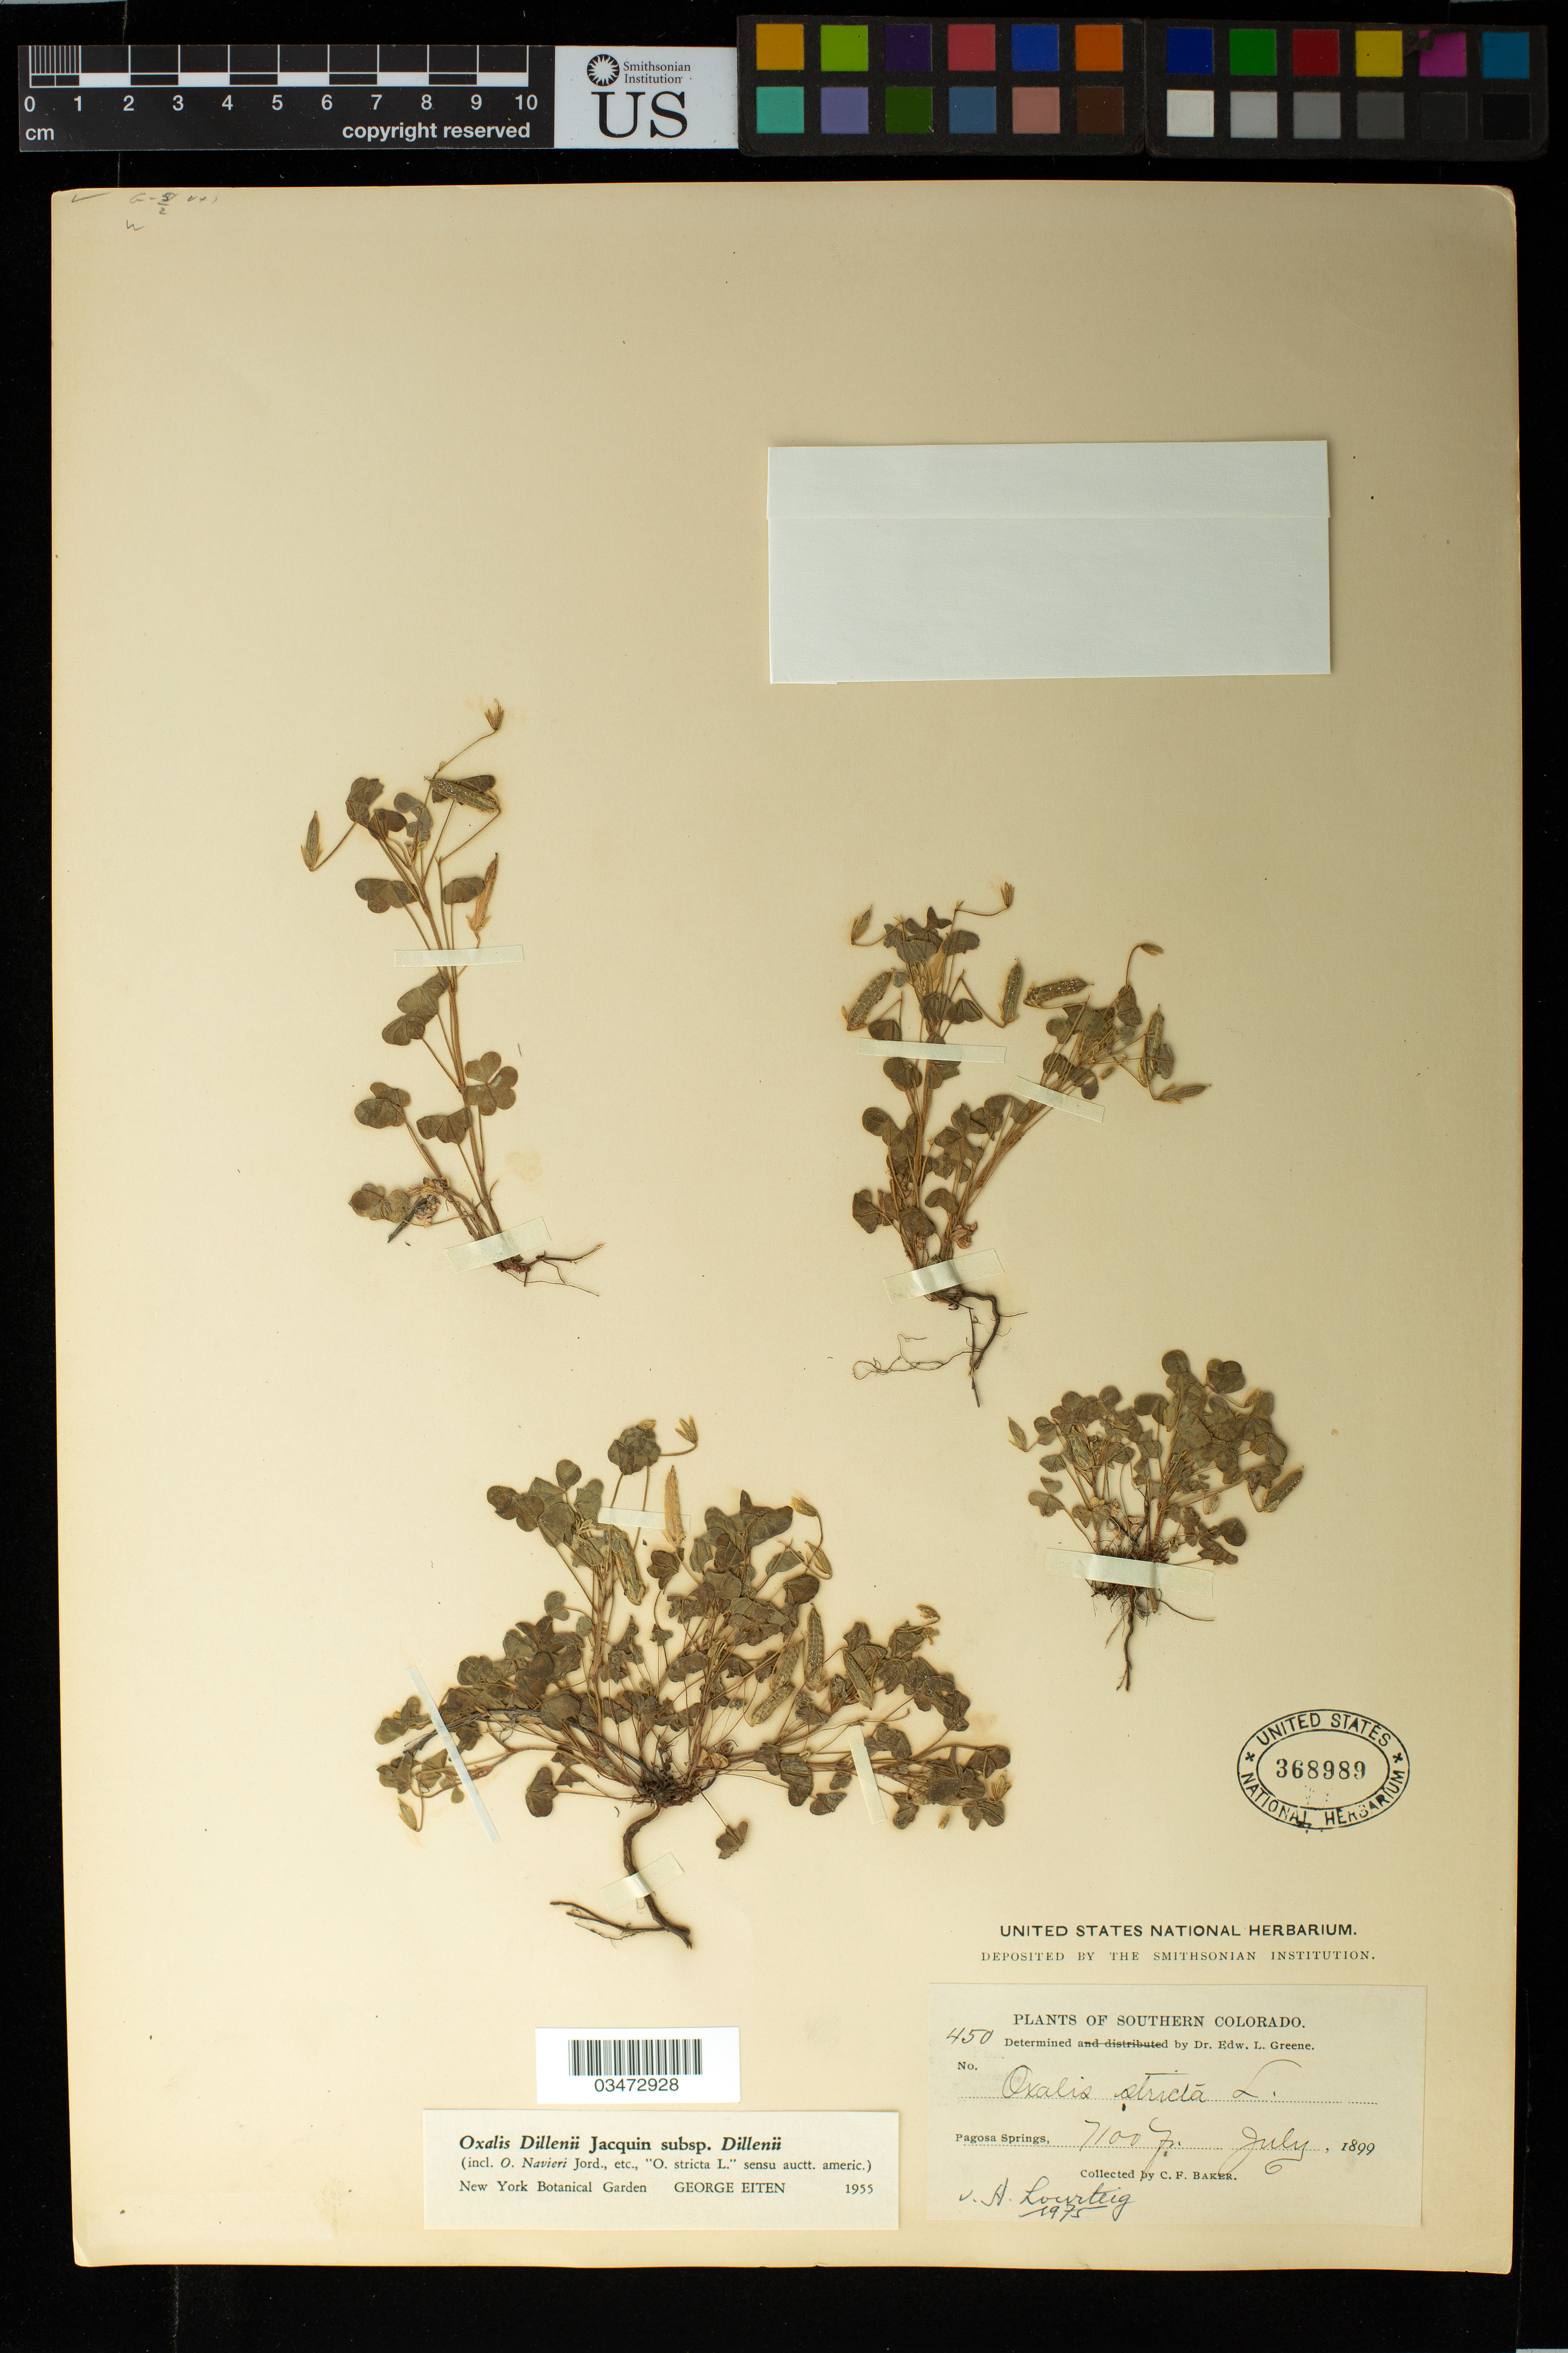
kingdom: Plantae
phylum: Tracheophyta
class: Magnoliopsida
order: Oxalidales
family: Oxalidaceae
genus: Oxalis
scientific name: Oxalis dillenii subsp. dillenii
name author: Jacq.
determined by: Eiten, G.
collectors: C. F. Baker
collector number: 450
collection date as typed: Jul 1899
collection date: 1899-07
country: United States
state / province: Colorado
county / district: Archuleta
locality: Pagosa Springs.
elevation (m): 2164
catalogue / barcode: US 368989